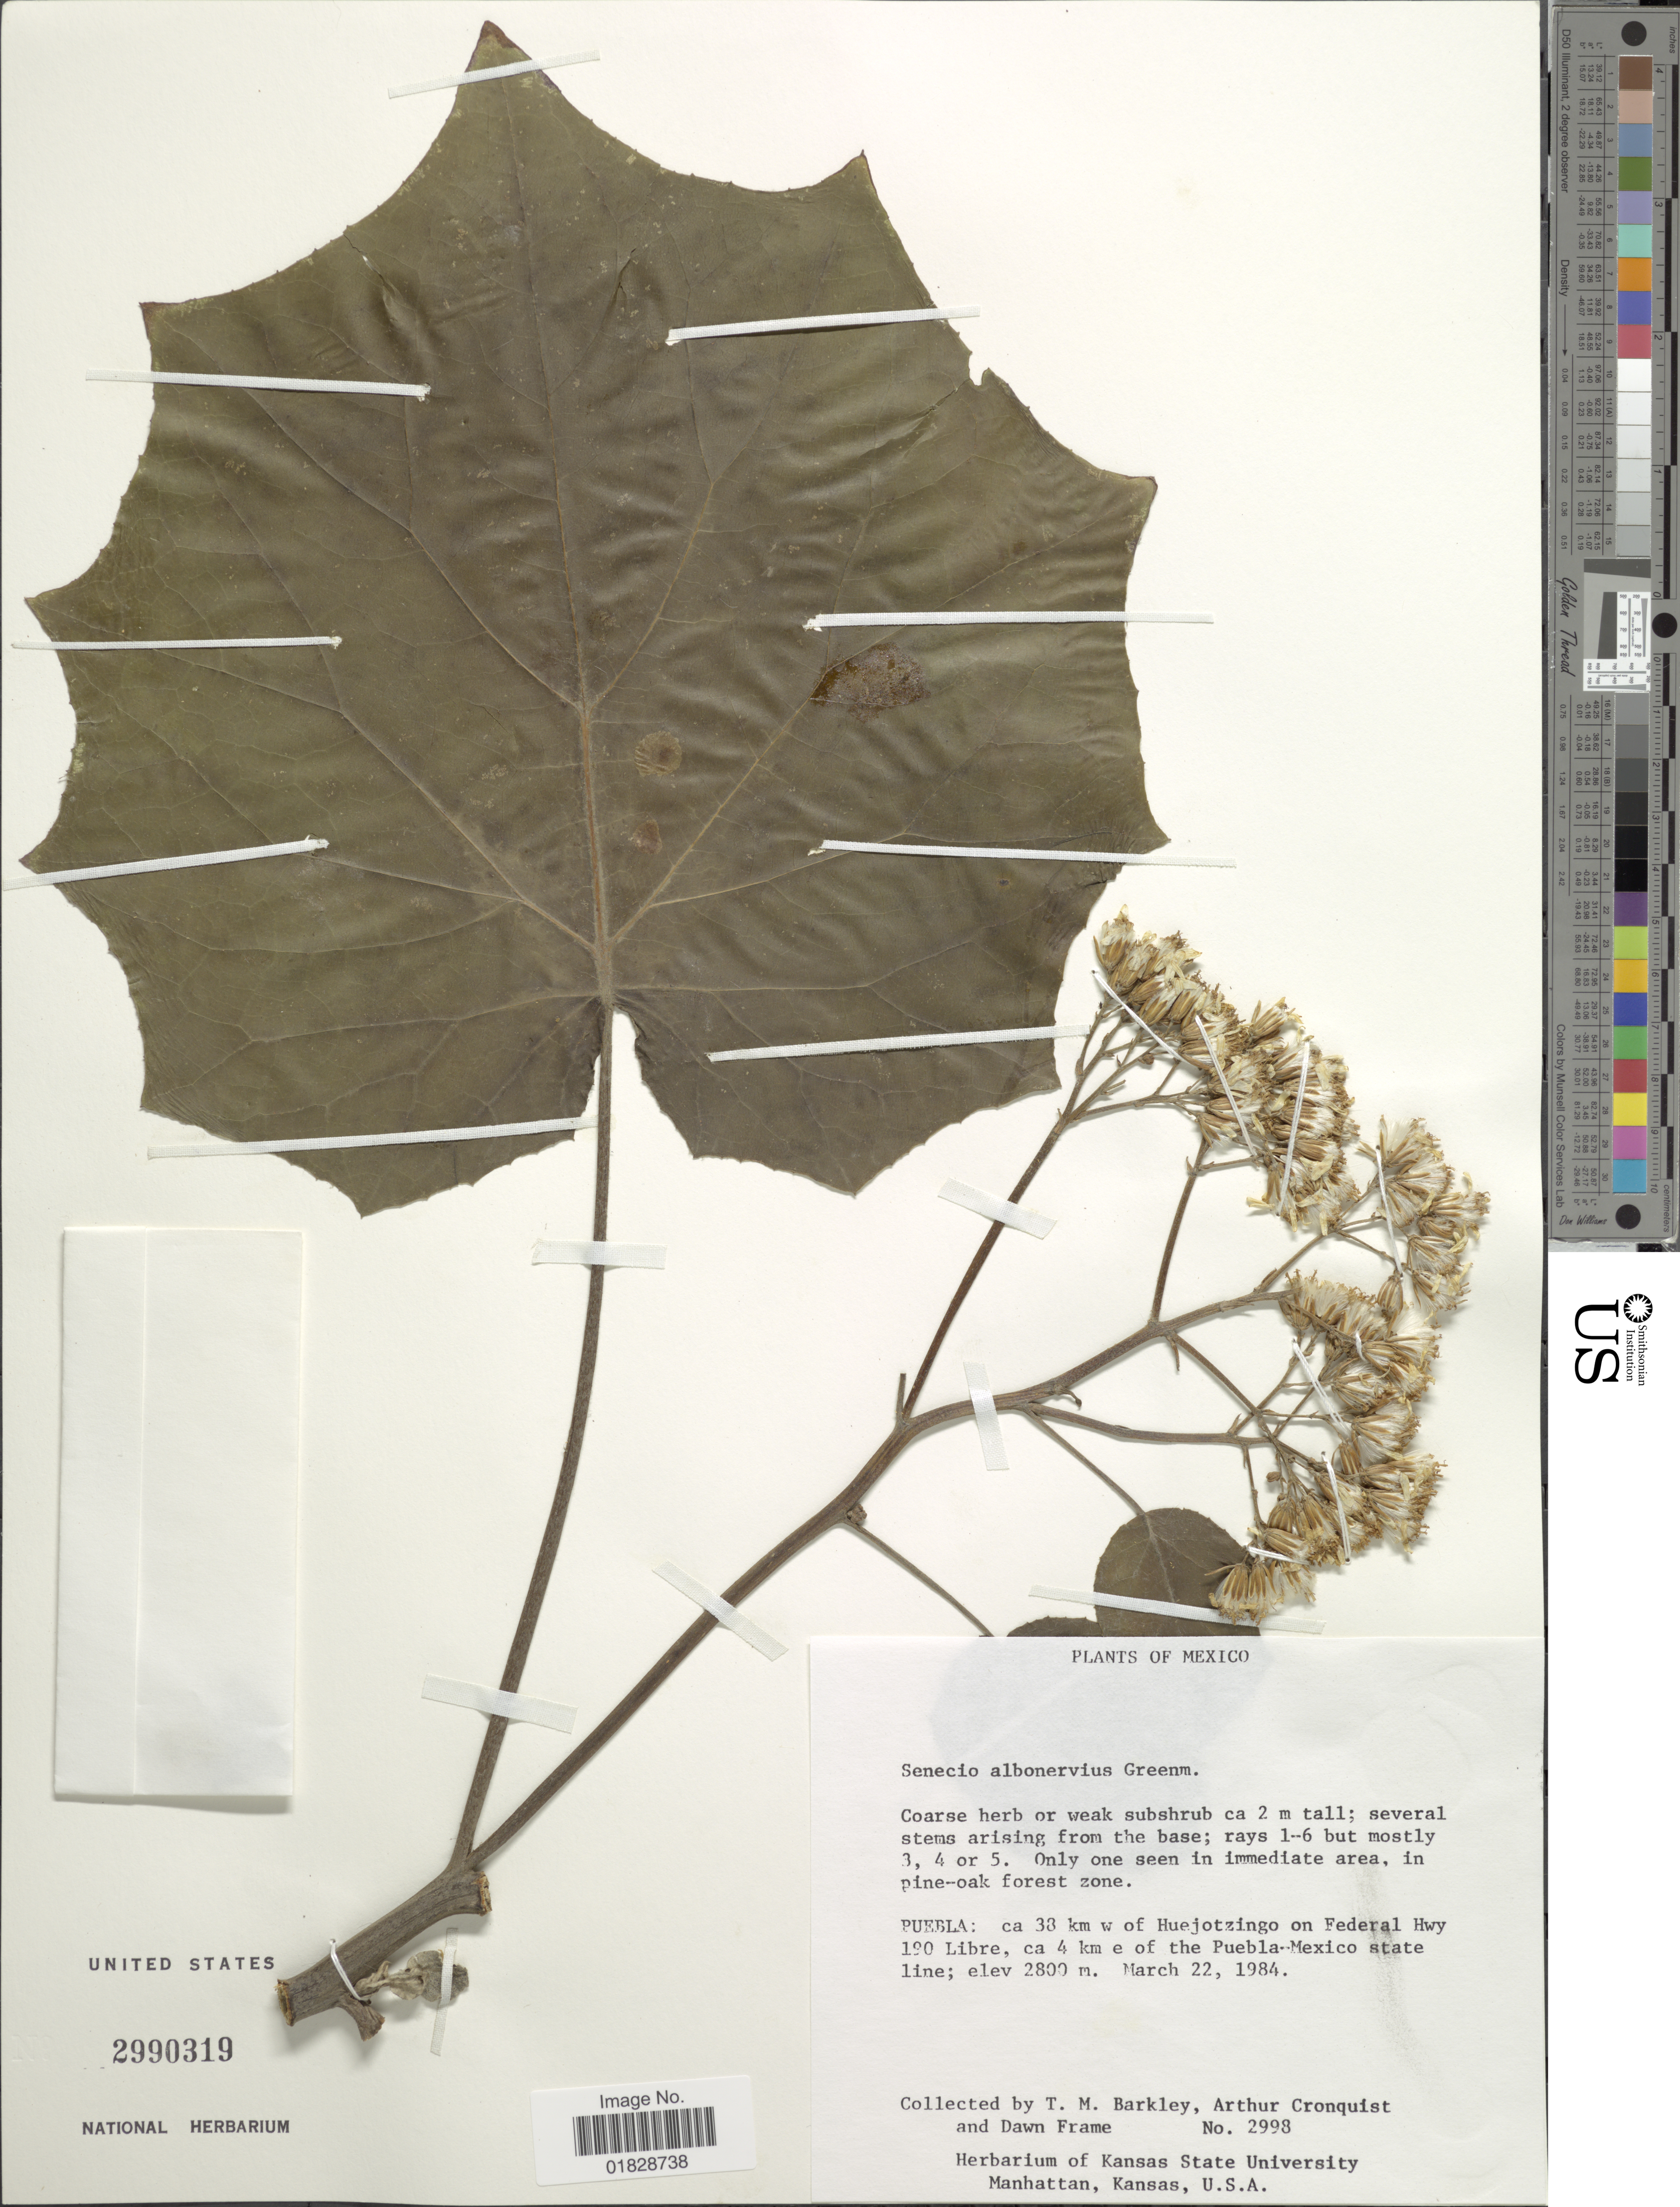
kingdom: Plantae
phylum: Tracheophyta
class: Magnoliopsida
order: Asterales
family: Asteraceae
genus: Roldana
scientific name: Roldana albonervia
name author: (Greenm.) H. Rob. & Brettell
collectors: T. M. Barkley, A. J. Cronquist & D. Frame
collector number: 2998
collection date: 1984-03-22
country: Mexico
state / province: Puebla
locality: Puebla: ca 33 km w of Huejotzingo on Federal Hwy 120 Libre, ca 4 km e of the Puebla-Mexico state line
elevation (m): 2800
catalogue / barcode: US 2990319